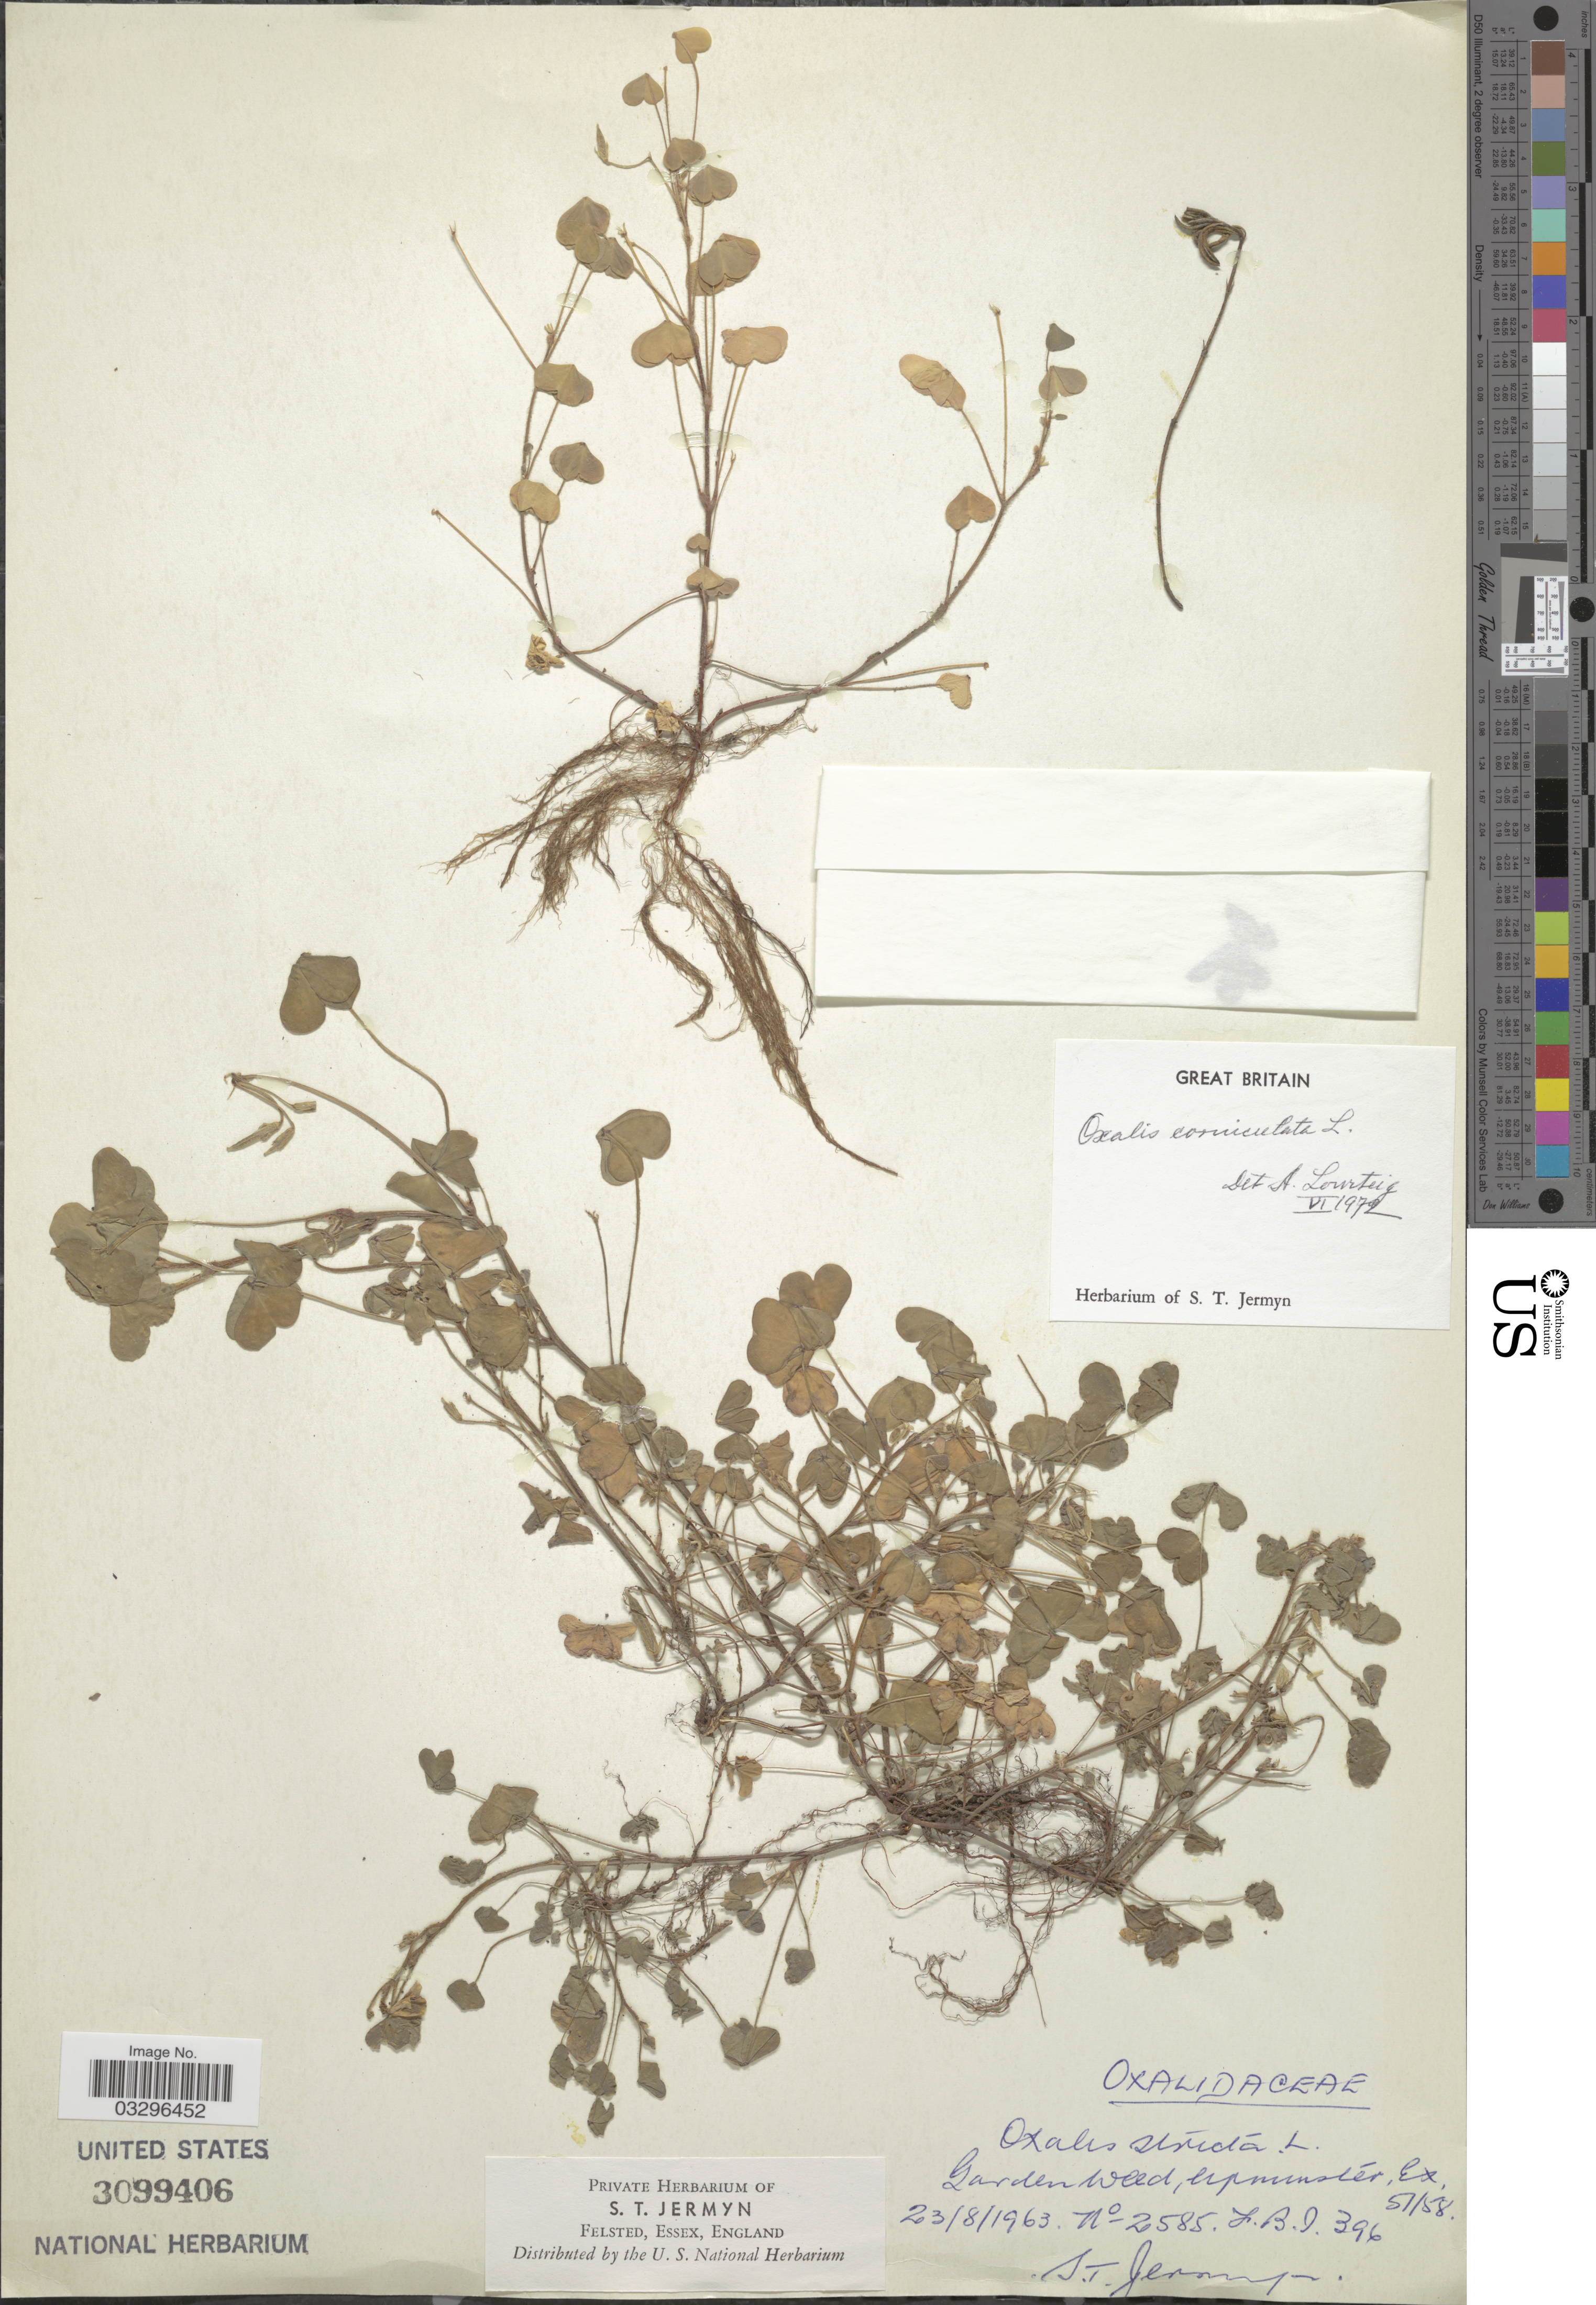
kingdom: Plantae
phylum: Tracheophyta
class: Magnoliopsida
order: Oxalidales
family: Oxalidaceae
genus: Oxalis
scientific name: Oxalis corniculata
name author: L.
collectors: S. Jermyn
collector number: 2585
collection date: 1963-08-23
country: United Kingdom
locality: Garden Weed, Upminster, Ex, 51/58 [unsure placement] Great Britain.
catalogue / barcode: US 3099406